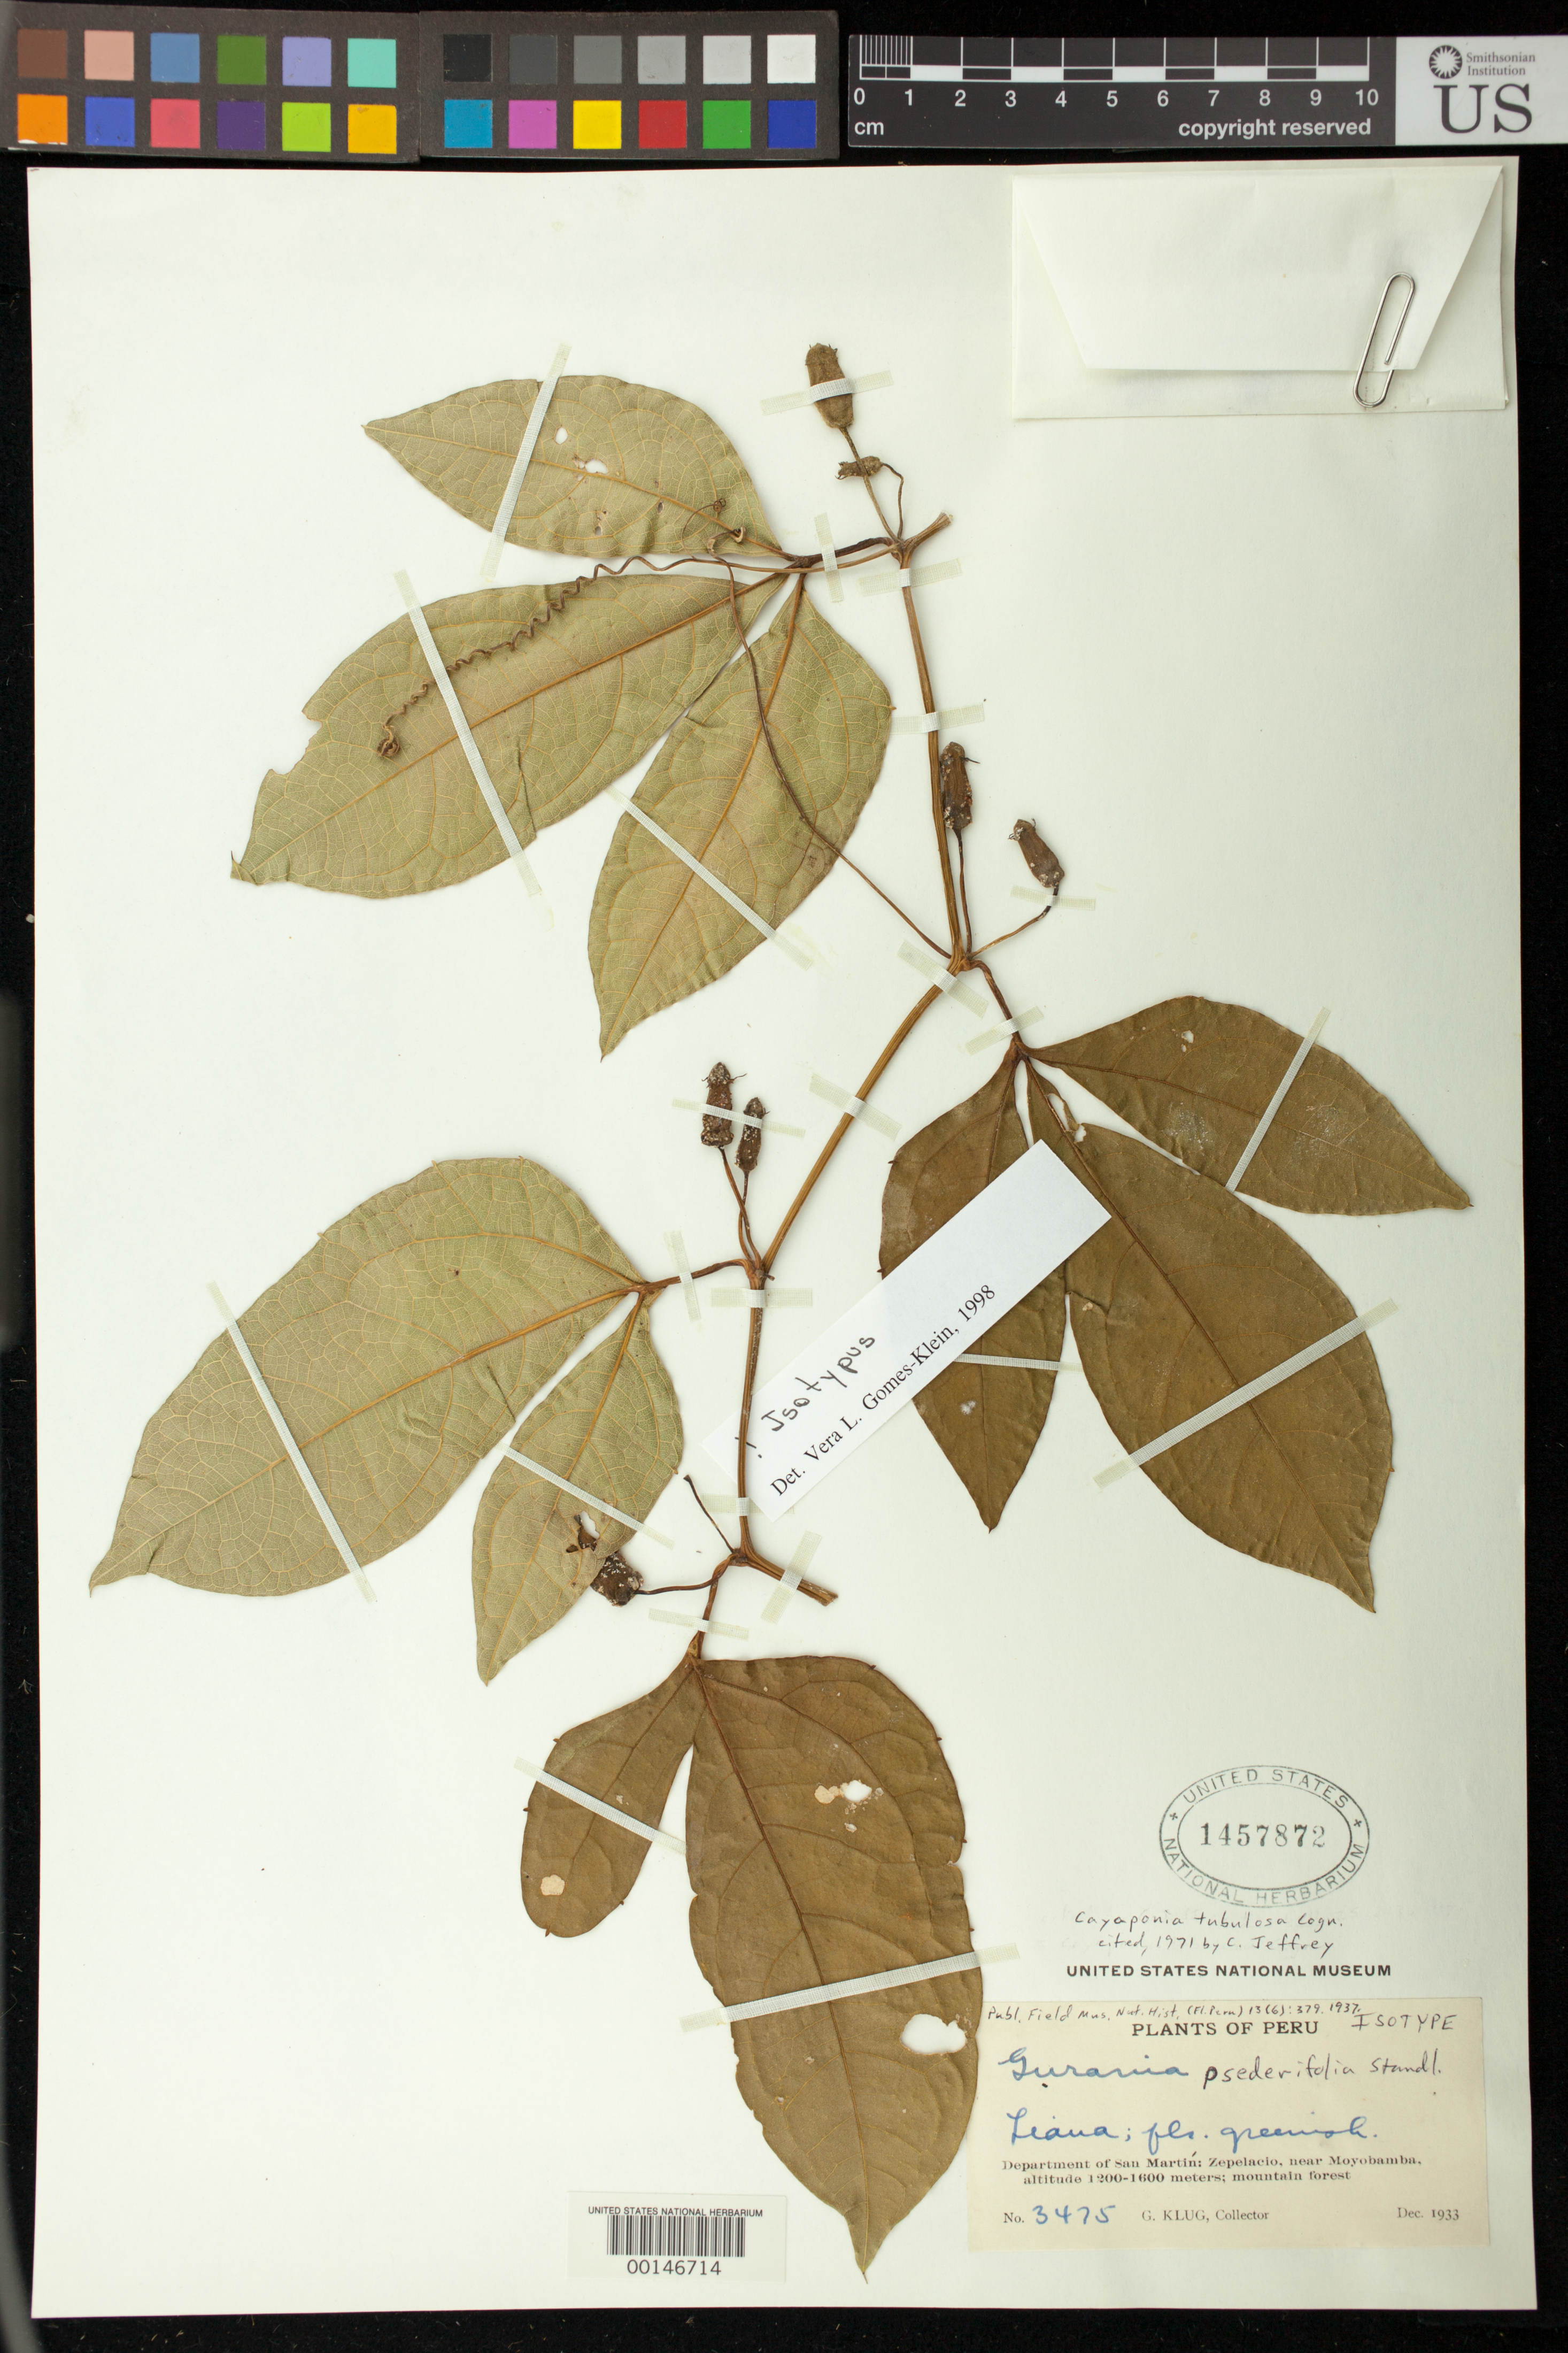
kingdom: Plantae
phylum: Tracheophyta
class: Magnoliopsida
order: Cucurbitales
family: Cucurbitaceae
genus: Cayaponia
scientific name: Cayaponia psederifolia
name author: Standl.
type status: Isotype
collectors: G. Klug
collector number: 3475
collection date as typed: Dec 1933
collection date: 1933-12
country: Peru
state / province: San Martín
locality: Near Moyobamba, Zepelacio.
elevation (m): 1200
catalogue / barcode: US 1457872